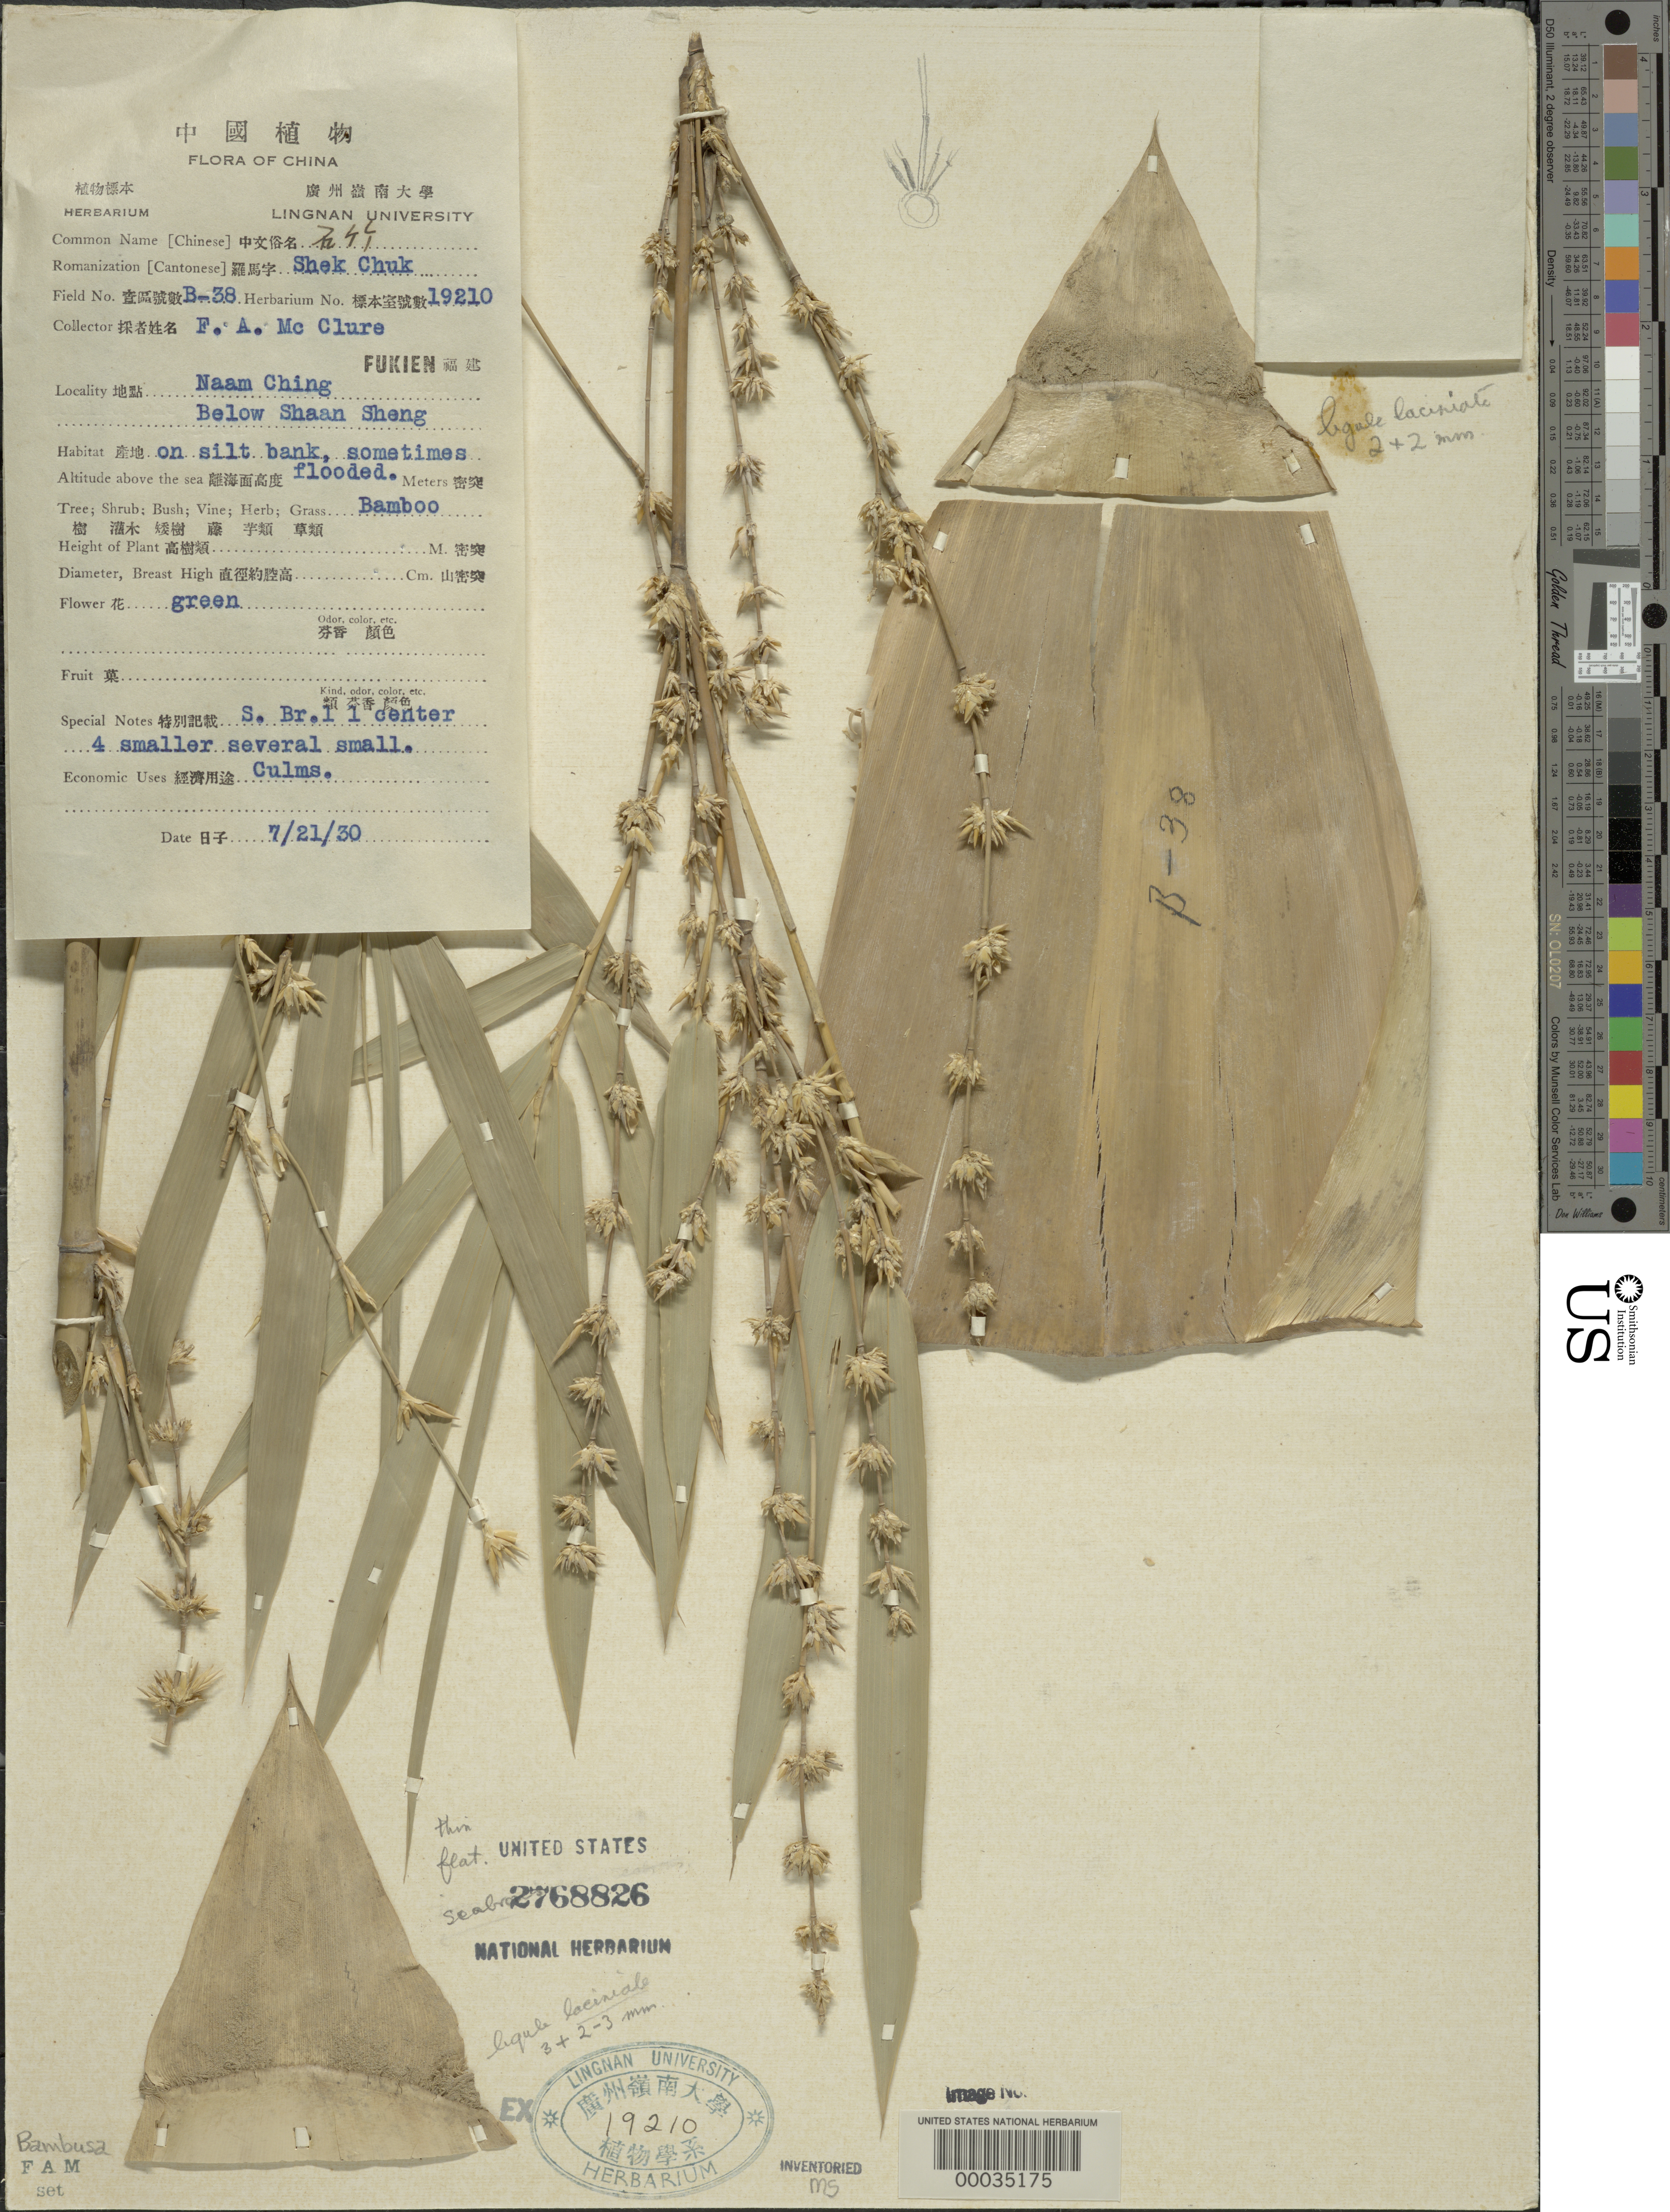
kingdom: Plantae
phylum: Tracheophyta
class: Liliopsida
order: Poales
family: Poaceae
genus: Bambusa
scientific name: Bambusa sp.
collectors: F. A. McClure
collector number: B-38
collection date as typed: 21 Jul 1930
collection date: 1930-07-21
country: China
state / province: Fujian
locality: Naam ching, shaan sheng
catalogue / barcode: US 2768826